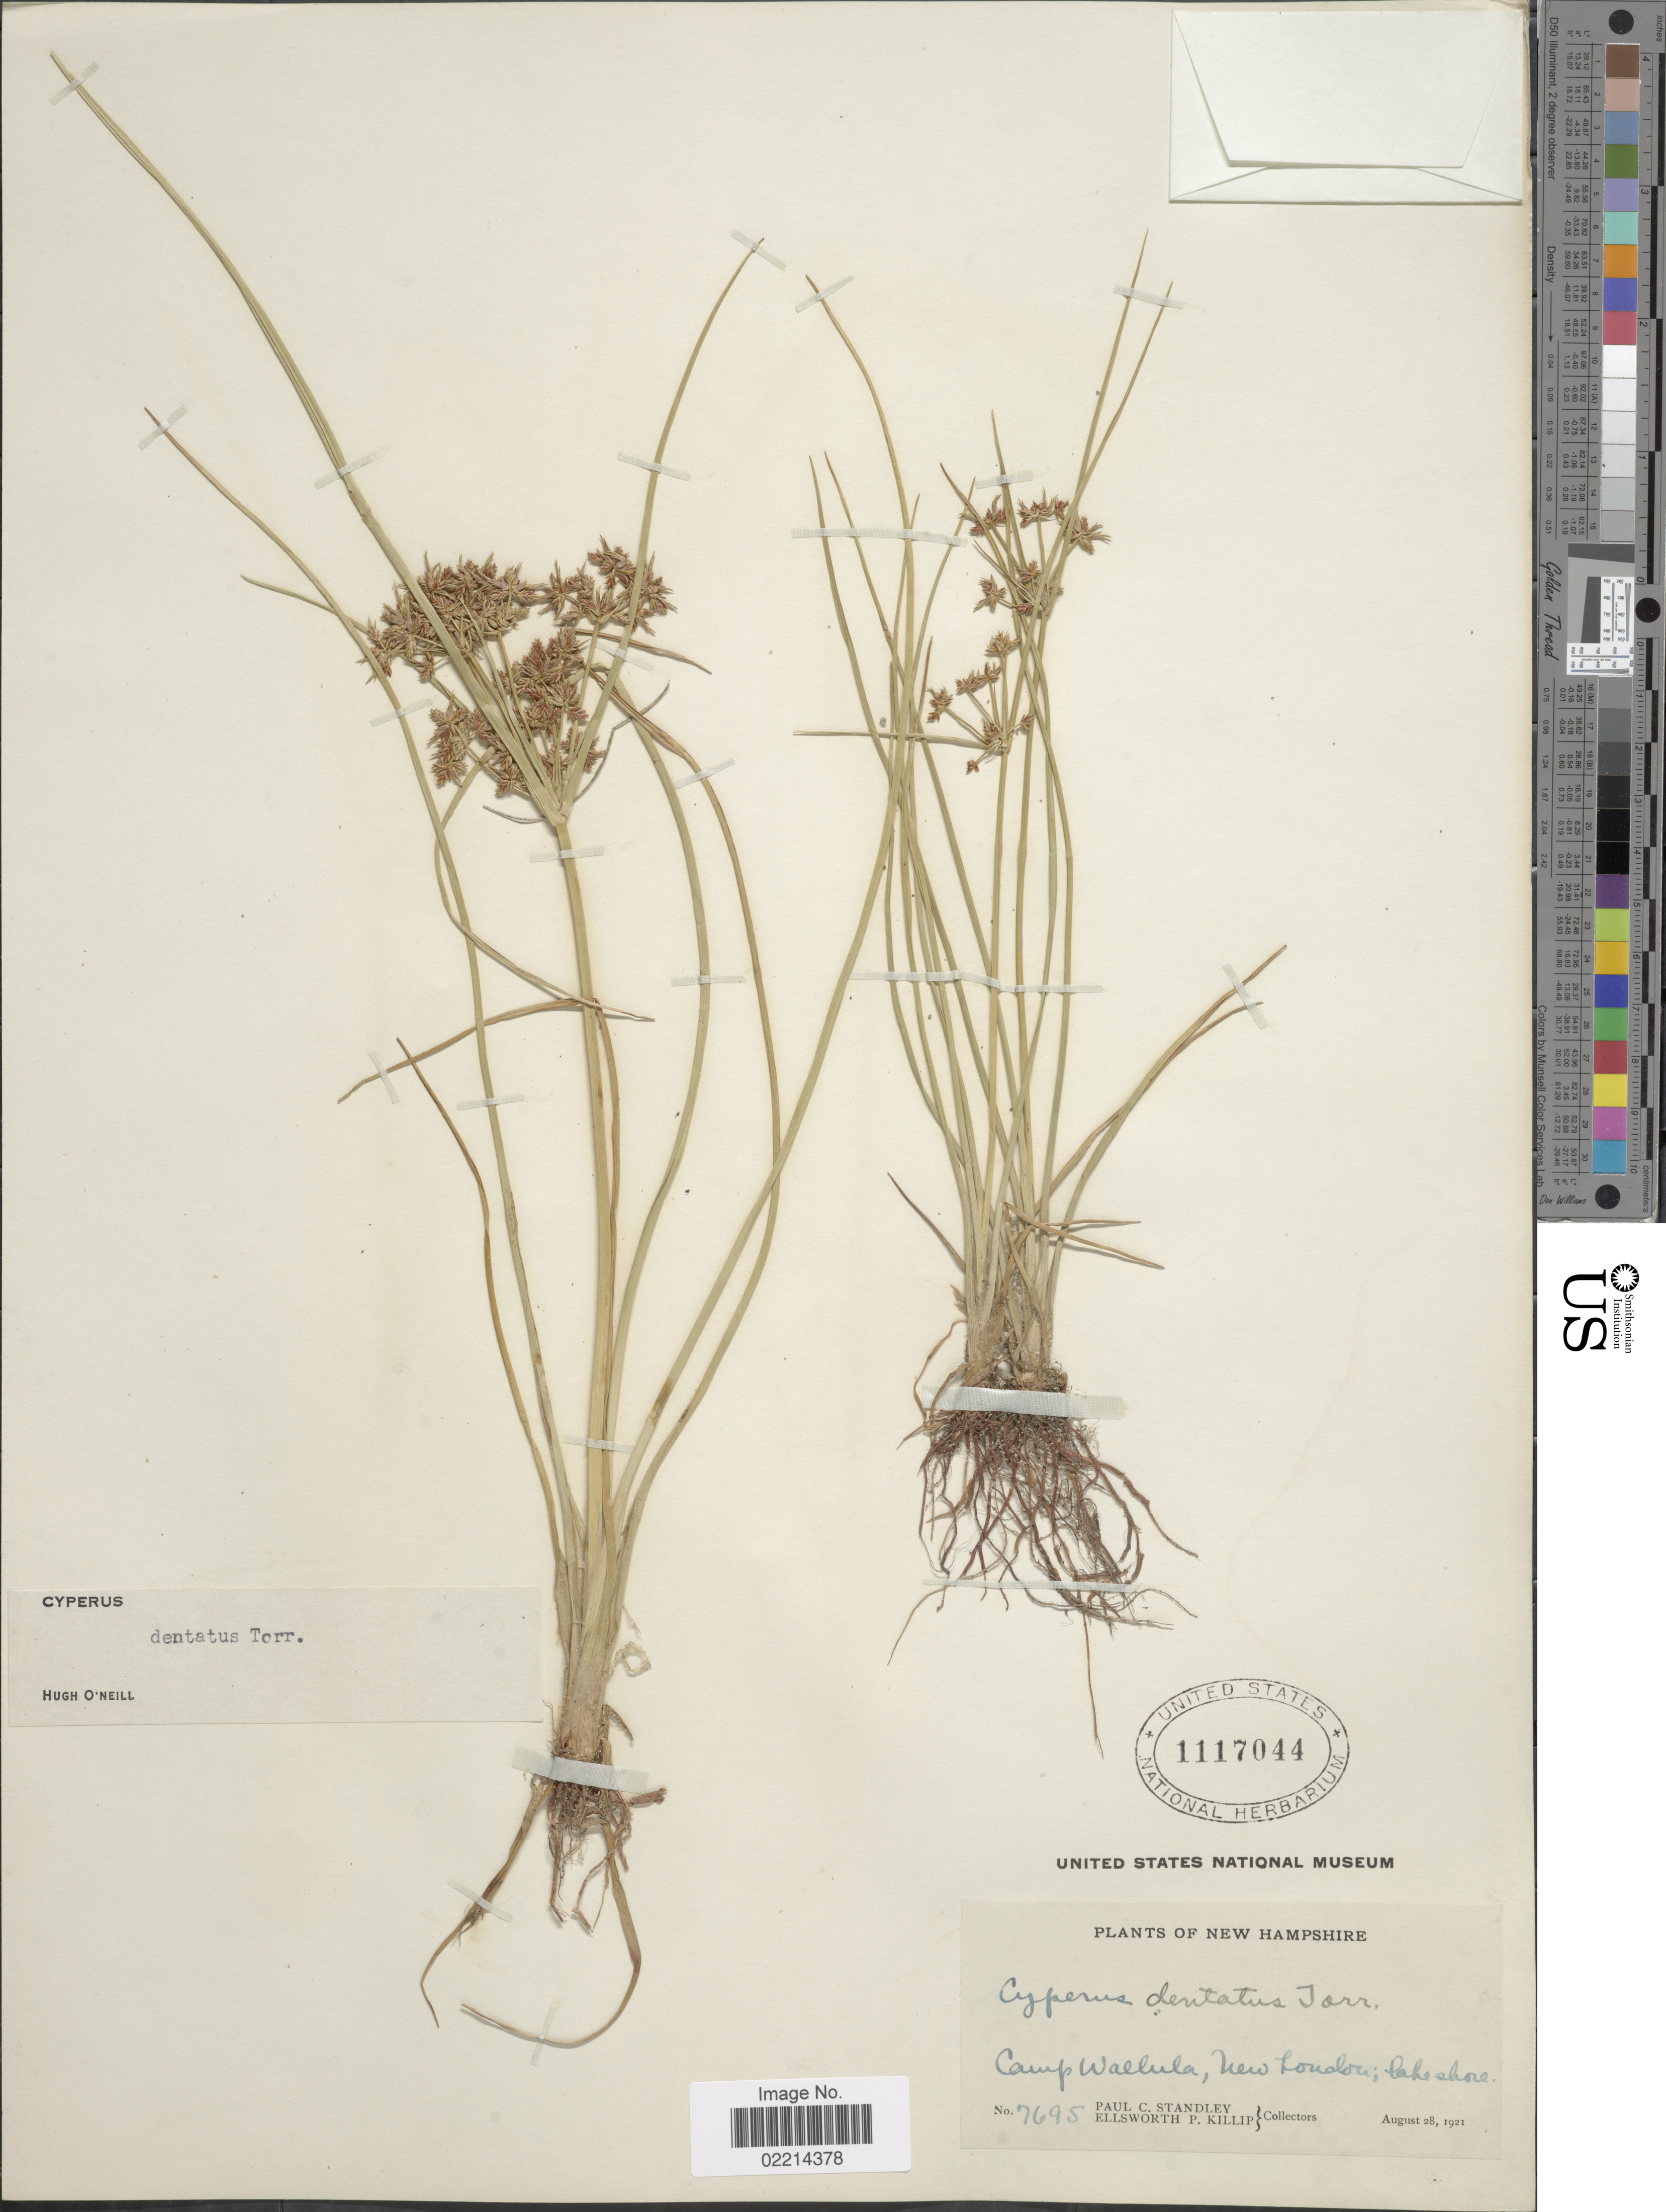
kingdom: Plantae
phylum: Tracheophyta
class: Liliopsida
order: Poales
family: Cyperaceae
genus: Cyperus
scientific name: Cyperus dentatus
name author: Torr.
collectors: P. C. Standley & E. P. Killip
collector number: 7695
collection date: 1921-08-28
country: United States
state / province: New Hampshire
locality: Camp Wallula, New London; lake shore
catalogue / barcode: US 1117044